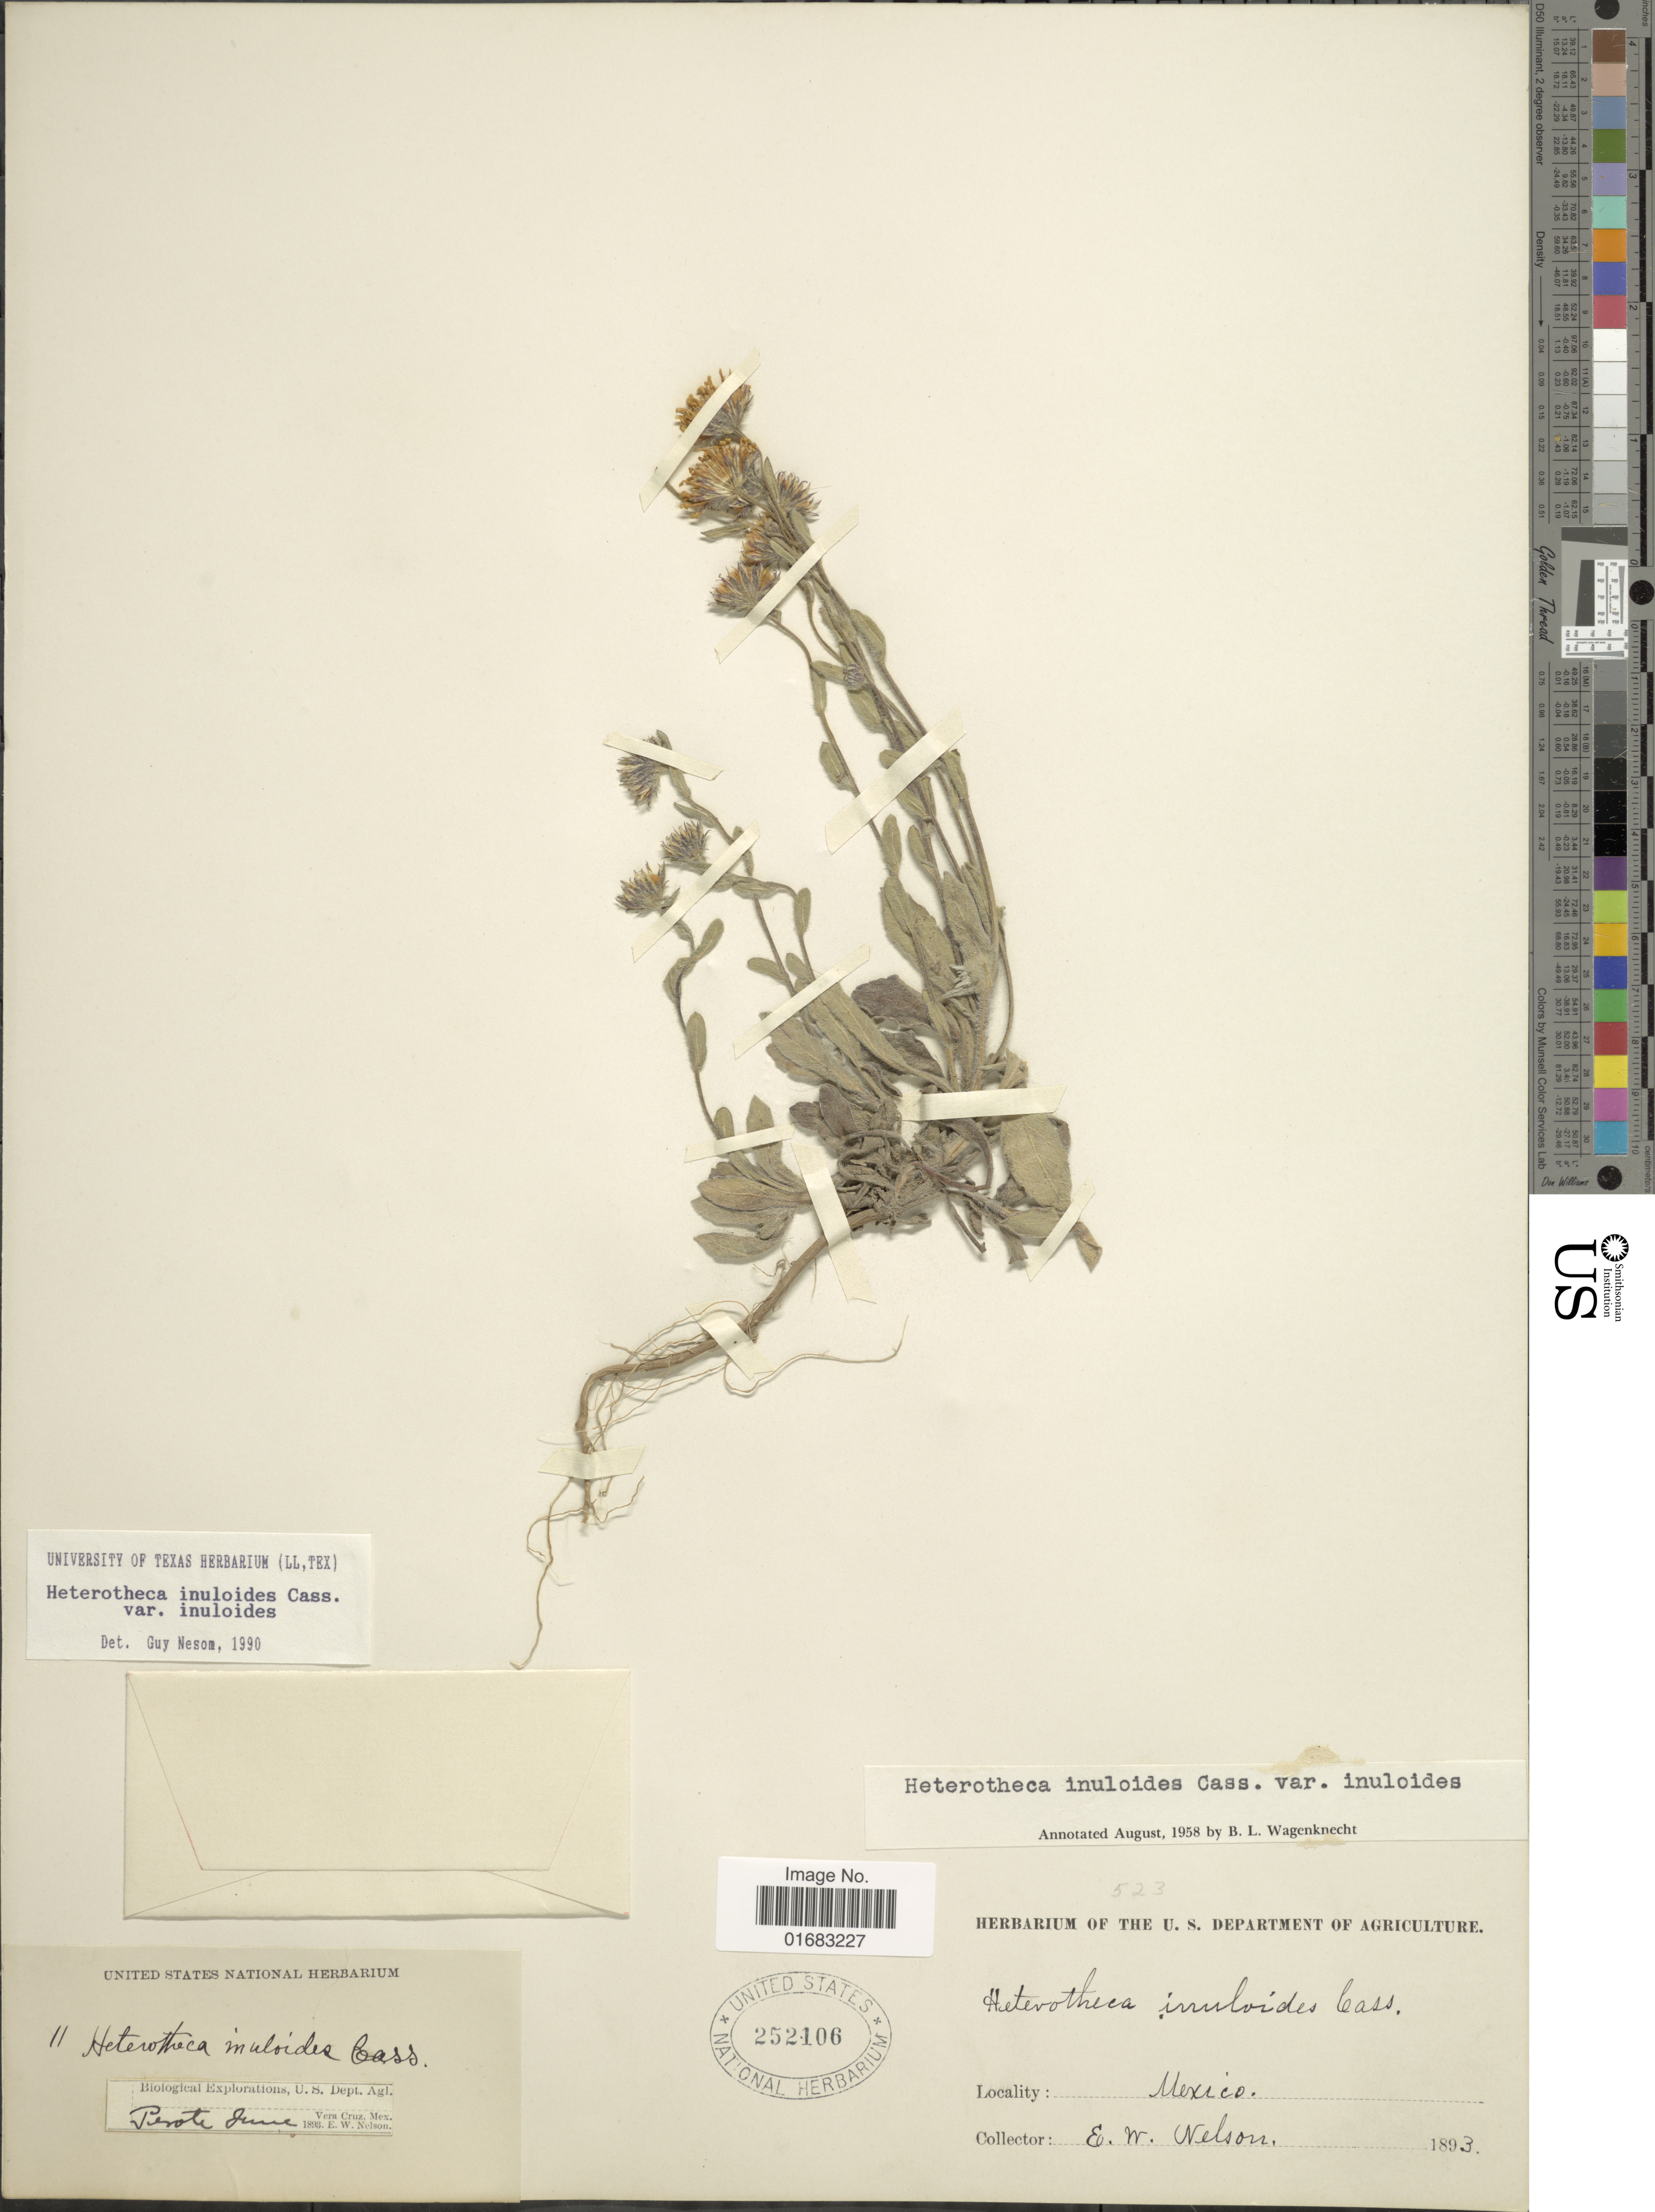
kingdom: Plantae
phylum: Tracheophyta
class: Magnoliopsida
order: Asterales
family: Asteraceae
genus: Heterotheca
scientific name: Heterotheca inuloides var. inuloides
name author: Cass.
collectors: E. W. Nelson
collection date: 1893-06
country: Mexico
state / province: Veracruz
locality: Mexico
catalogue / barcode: US 252106